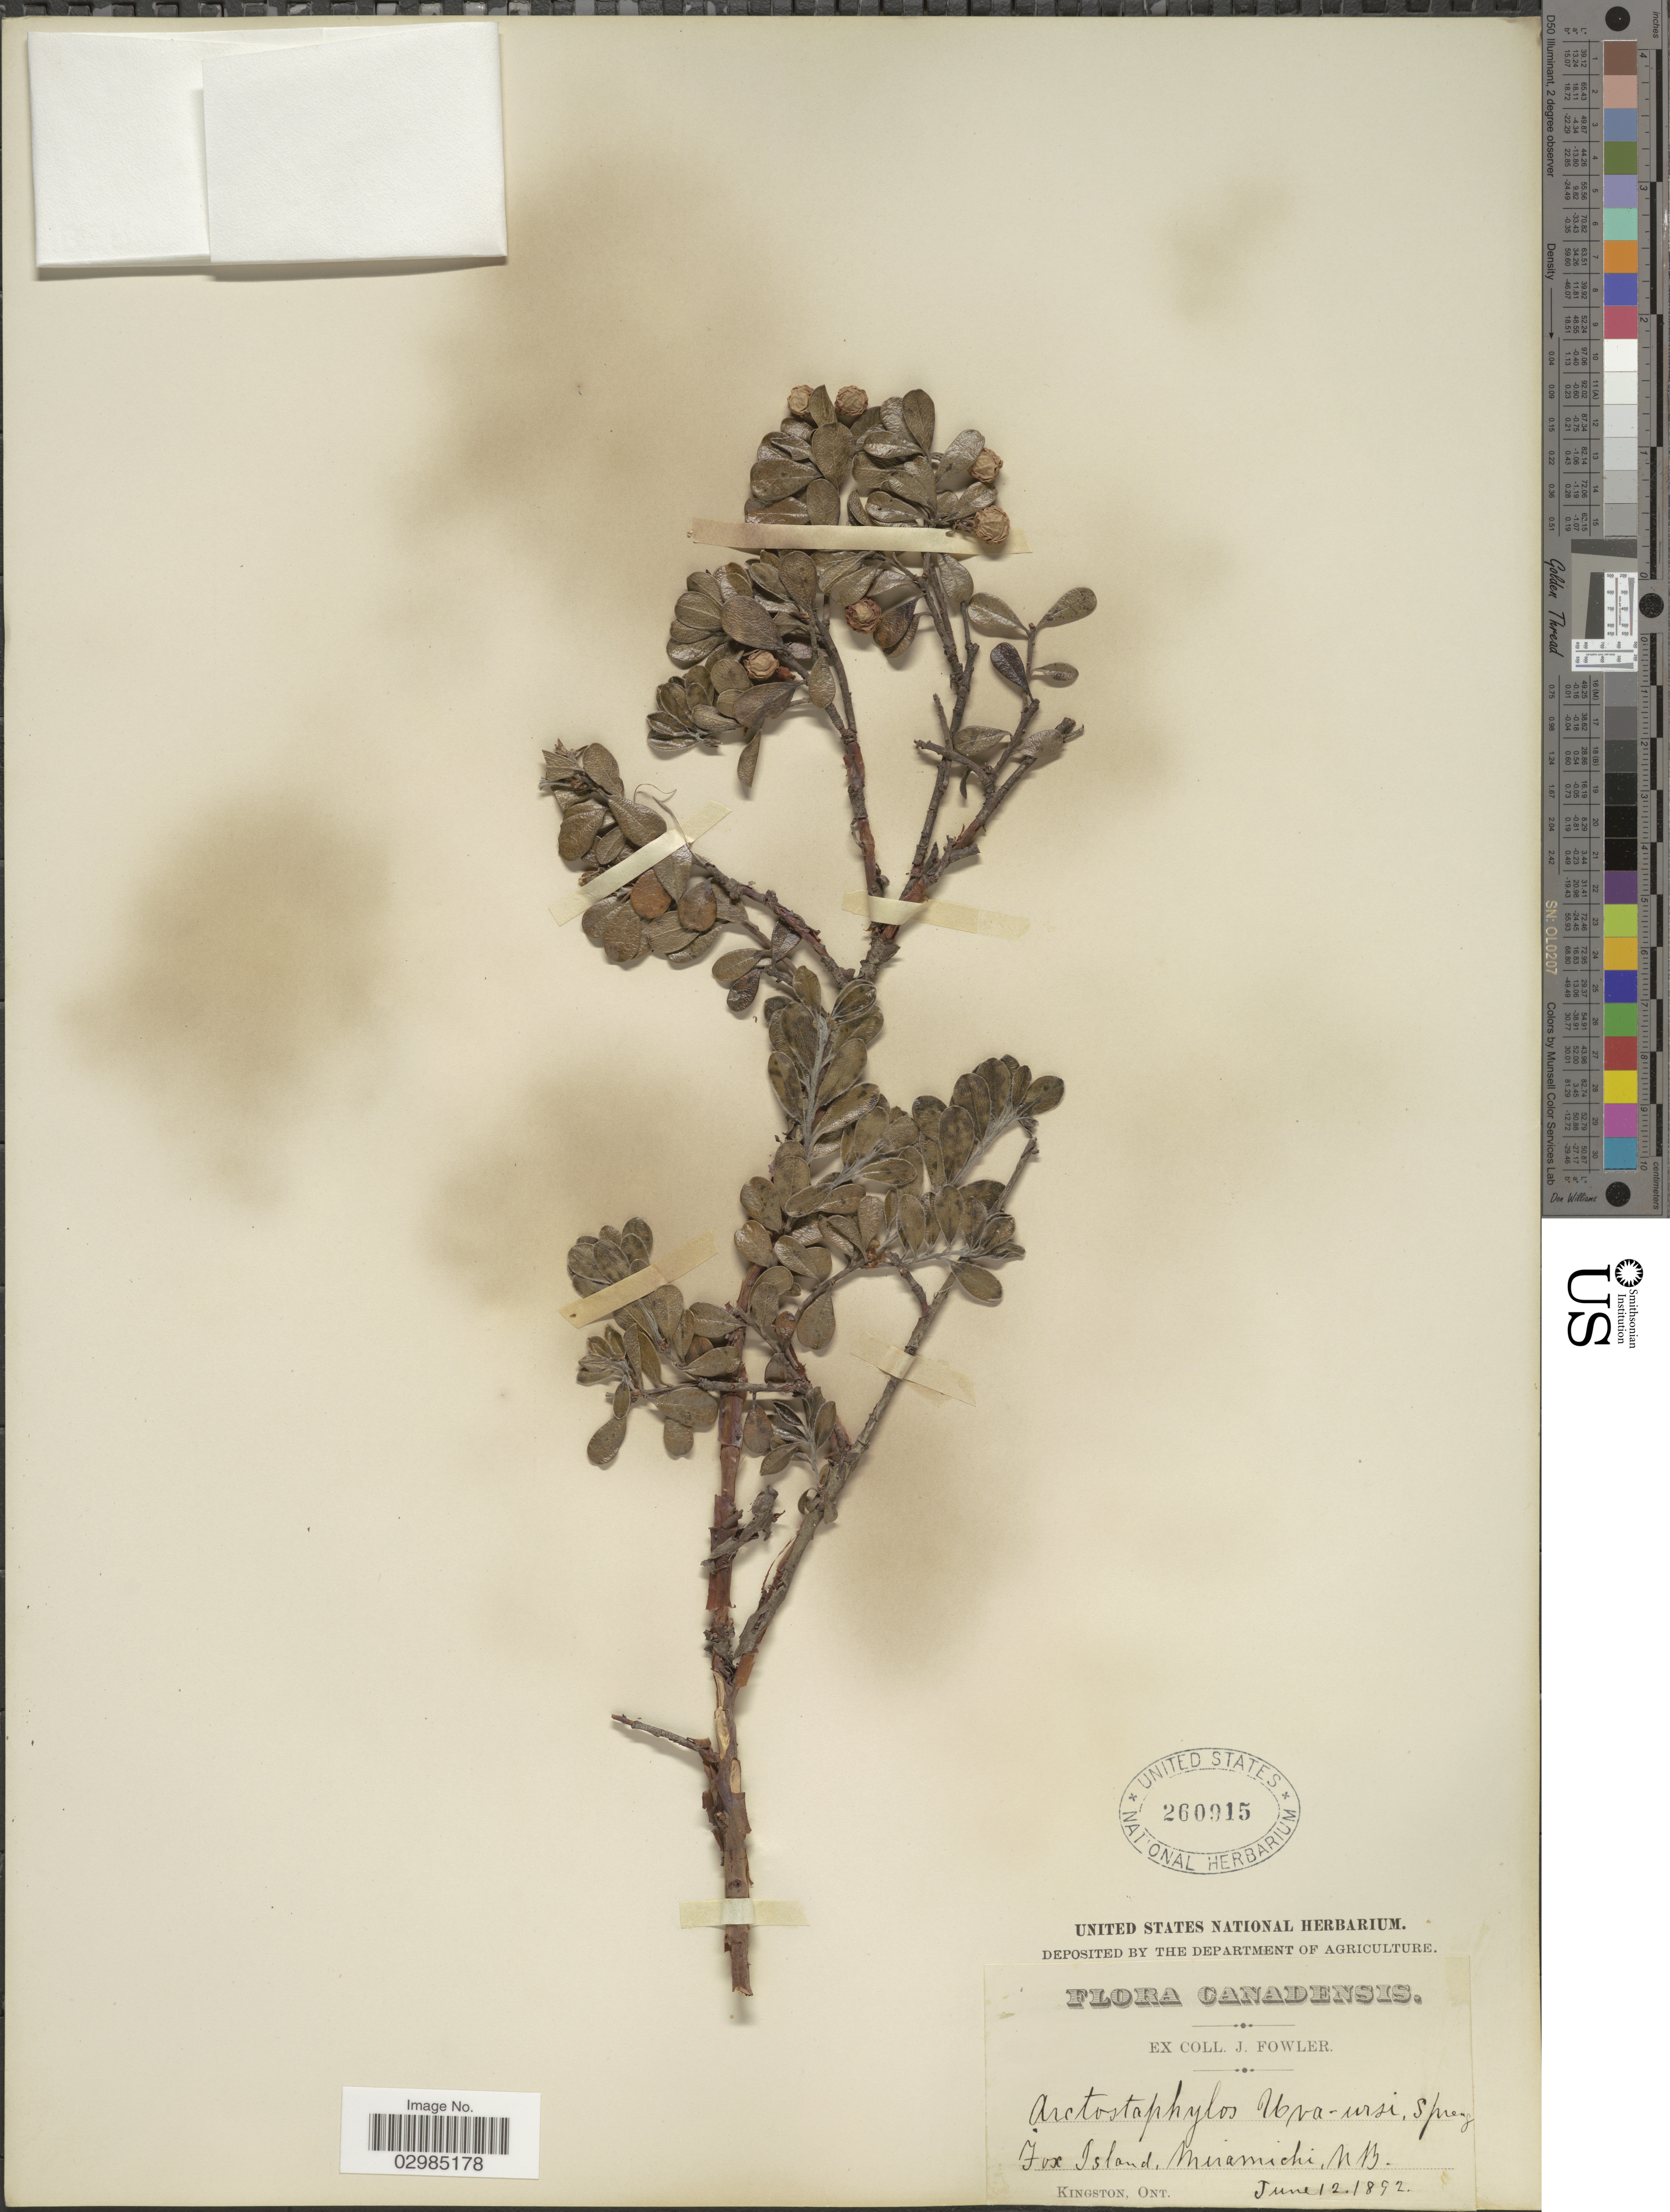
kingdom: Plantae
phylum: Tracheophyta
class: Magnoliopsida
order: Ericales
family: Ericaceae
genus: Arctostaphylos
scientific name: Arctostaphylos uva-ursi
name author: (L.) Spreng.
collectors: J. Fowler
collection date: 1892-06-12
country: Canada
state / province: New Brunswick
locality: Fox Island, Miramichi.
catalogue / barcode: US 260915